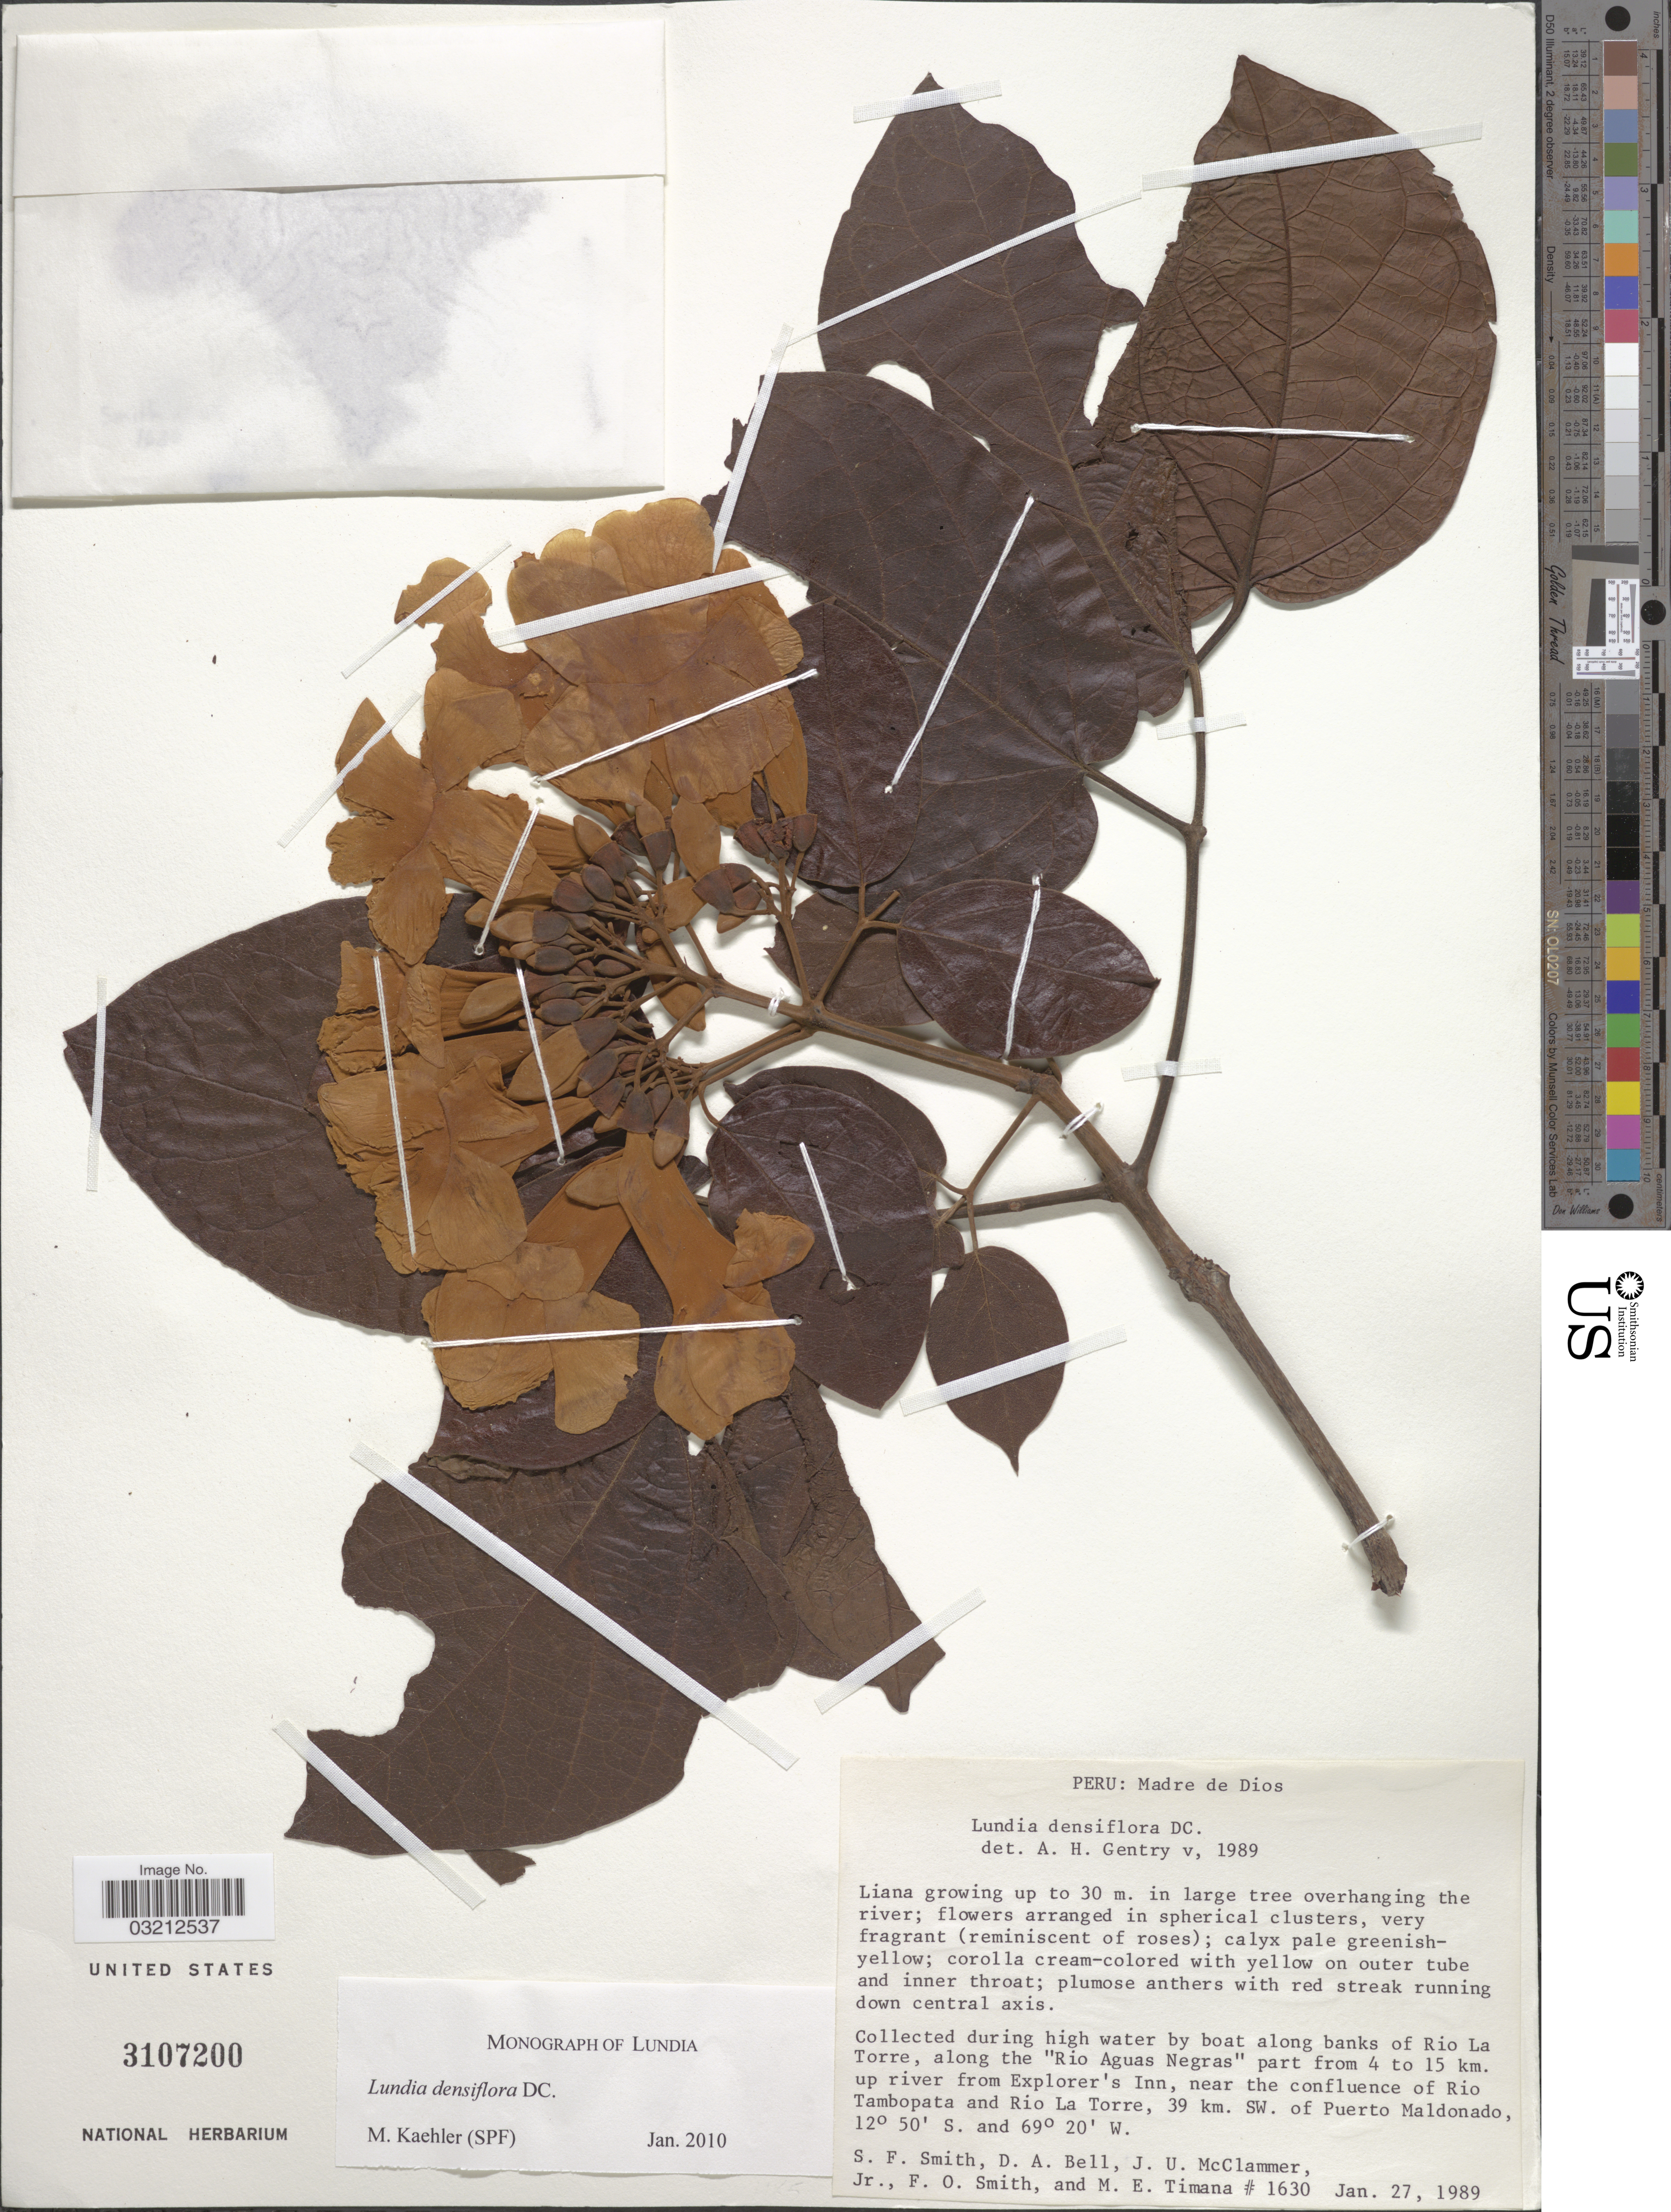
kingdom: Plantae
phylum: Tracheophyta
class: Magnoliopsida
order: Lamiales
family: Bignoniaceae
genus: Lundia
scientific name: Lundia densiflora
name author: DC.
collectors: S.F. Smith, D. A. Bell, J. McClammer Jr. & F. Smith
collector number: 1630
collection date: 1989-01-27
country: Peru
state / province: Madre de Dios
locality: Along banks of Rio La Torre, along "Rio Aguas Negras" part from 4 to 15 km. up river from Explorer's Inn, near confluence of Rio Tambopata and Rio La Torre, 39 km. SW. of Puerto Maldonado.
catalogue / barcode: US 3107200